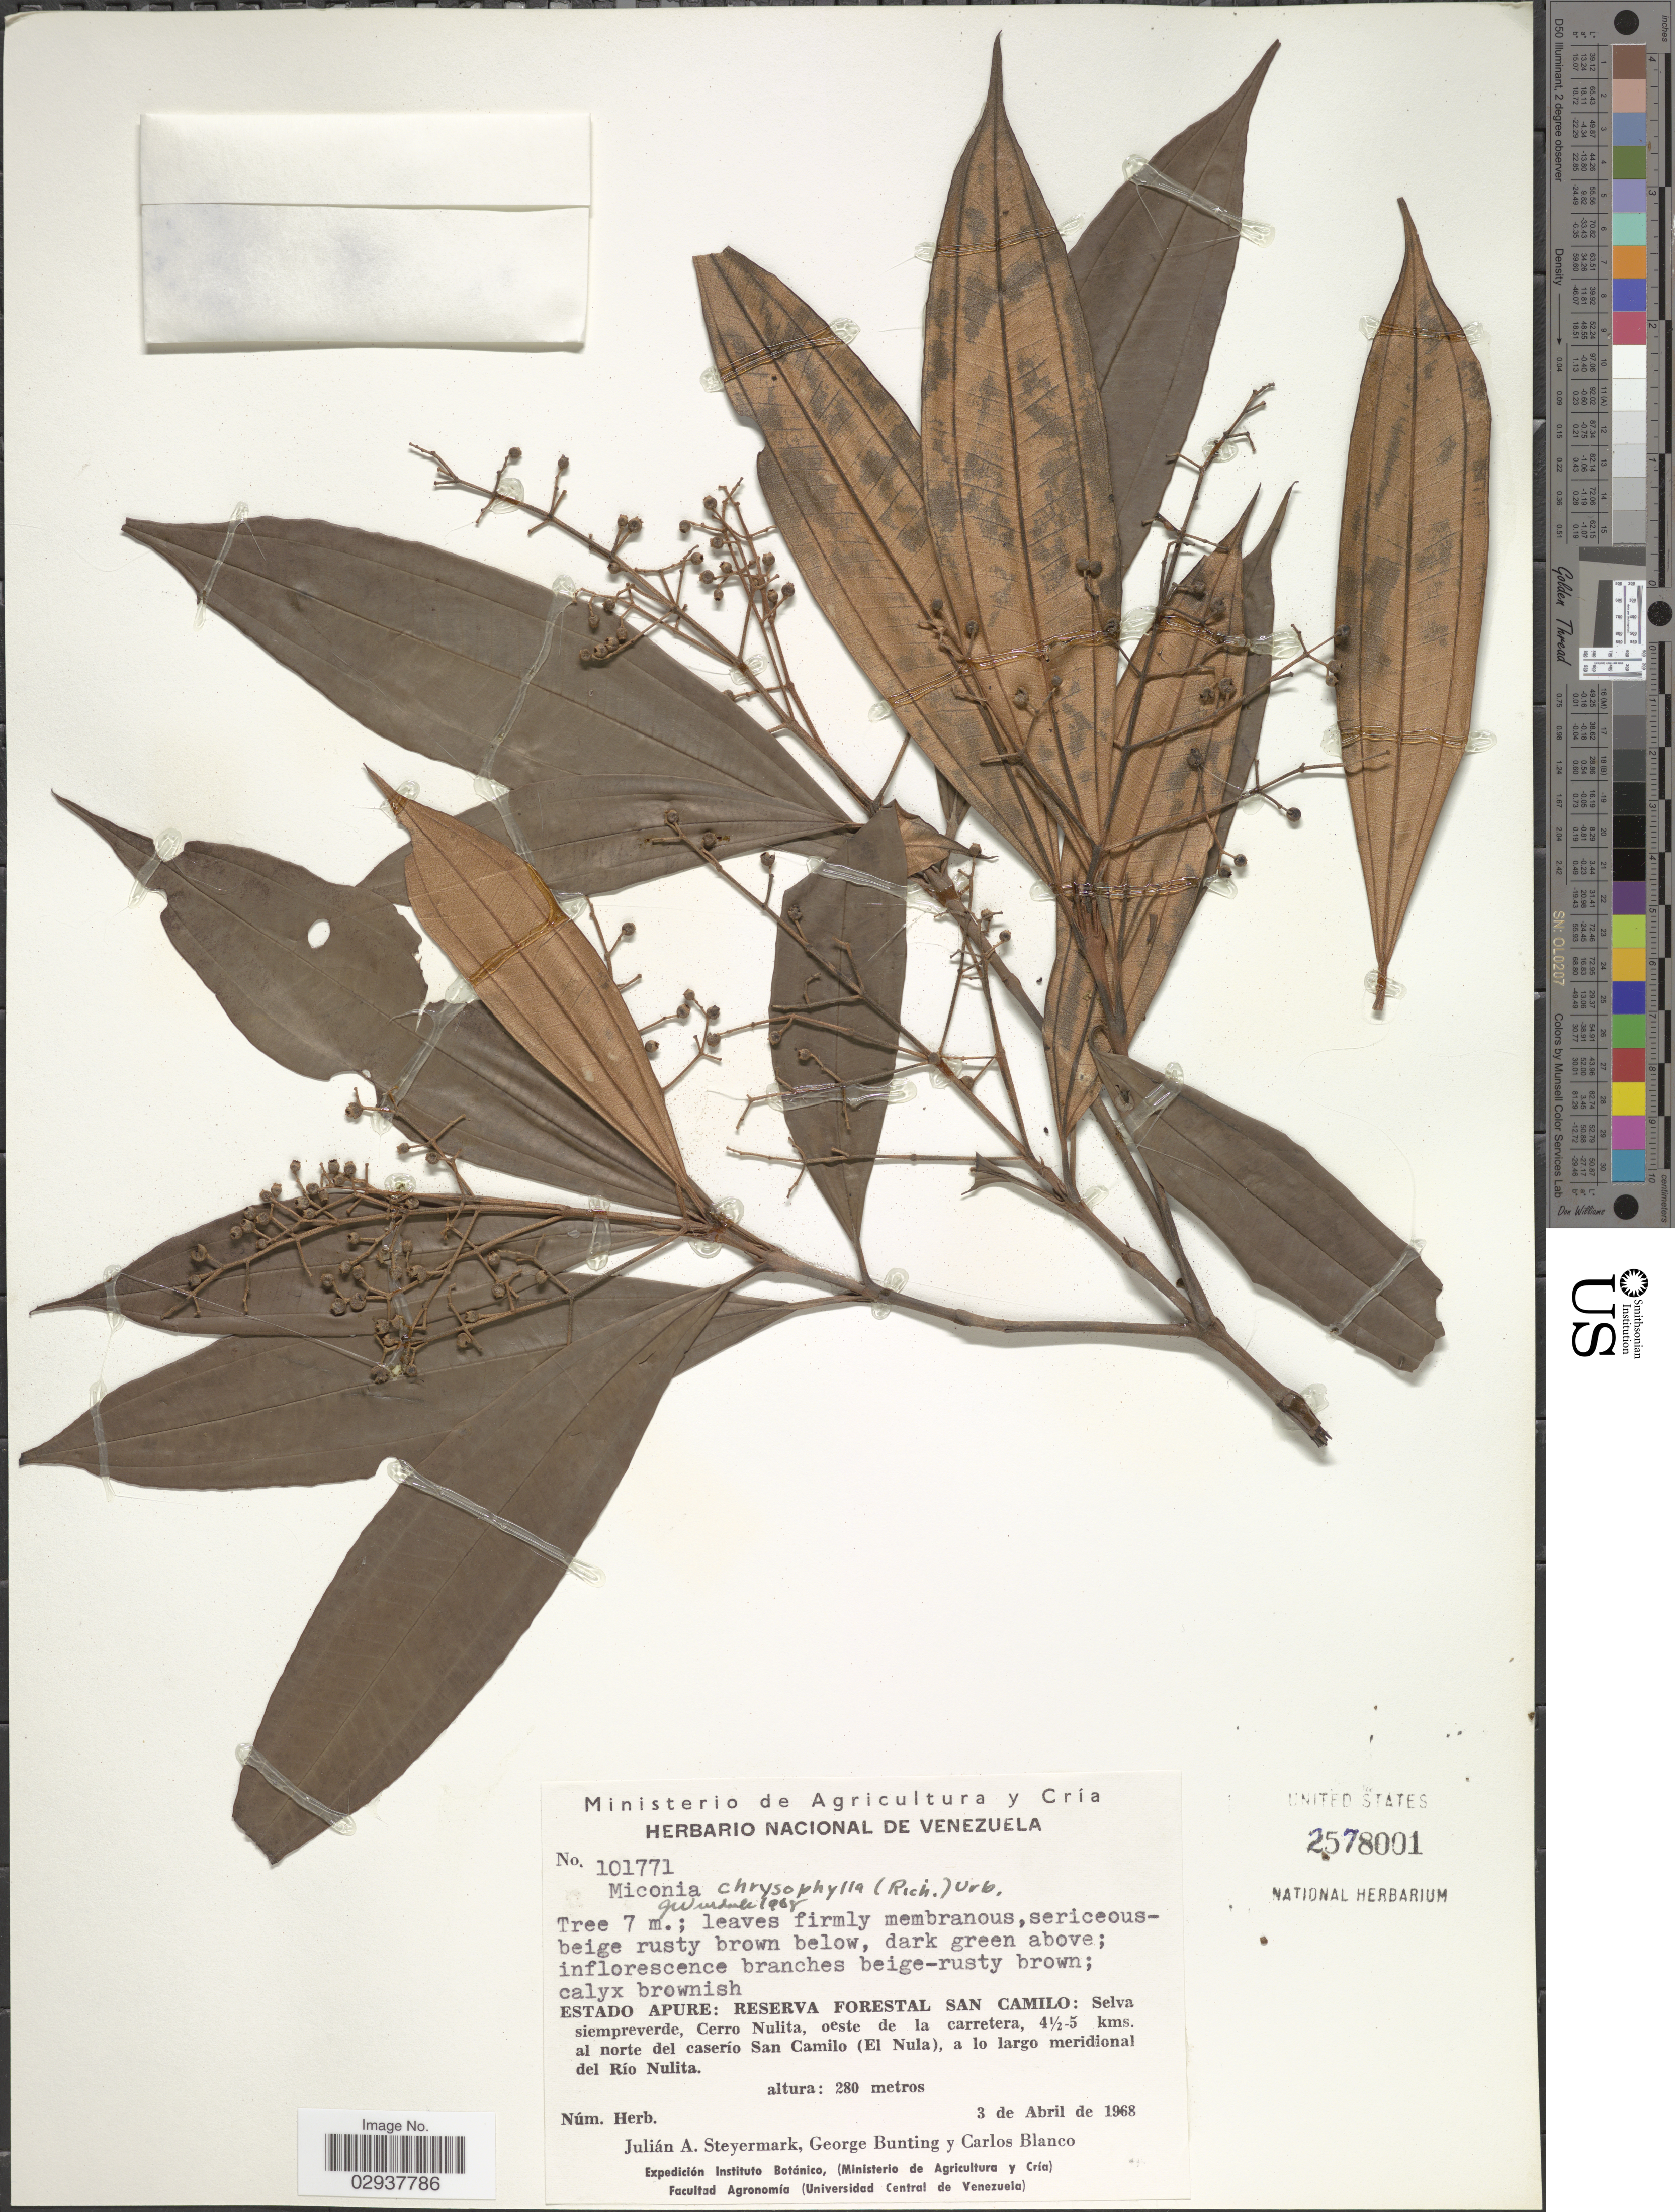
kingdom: Plantae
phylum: Tracheophyta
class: Magnoliopsida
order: Myrtales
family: Melastomataceae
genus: Miconia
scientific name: Miconia chrysophylla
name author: (Rich.) Urb.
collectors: J. Steyermark, G. S. Bunting & C. Blanco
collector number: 101771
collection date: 1968-04-03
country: Venezuela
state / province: Apure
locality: Estado Apure: Reserva Forestal San Camilo: Selva siempreverde, Cerro Nulita, oeste de la carretera, 4½-5 kms. al norte del caserío San Camilo (El Nula), a lo largo meridional del Río Nulita.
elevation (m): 280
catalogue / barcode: US 2578001